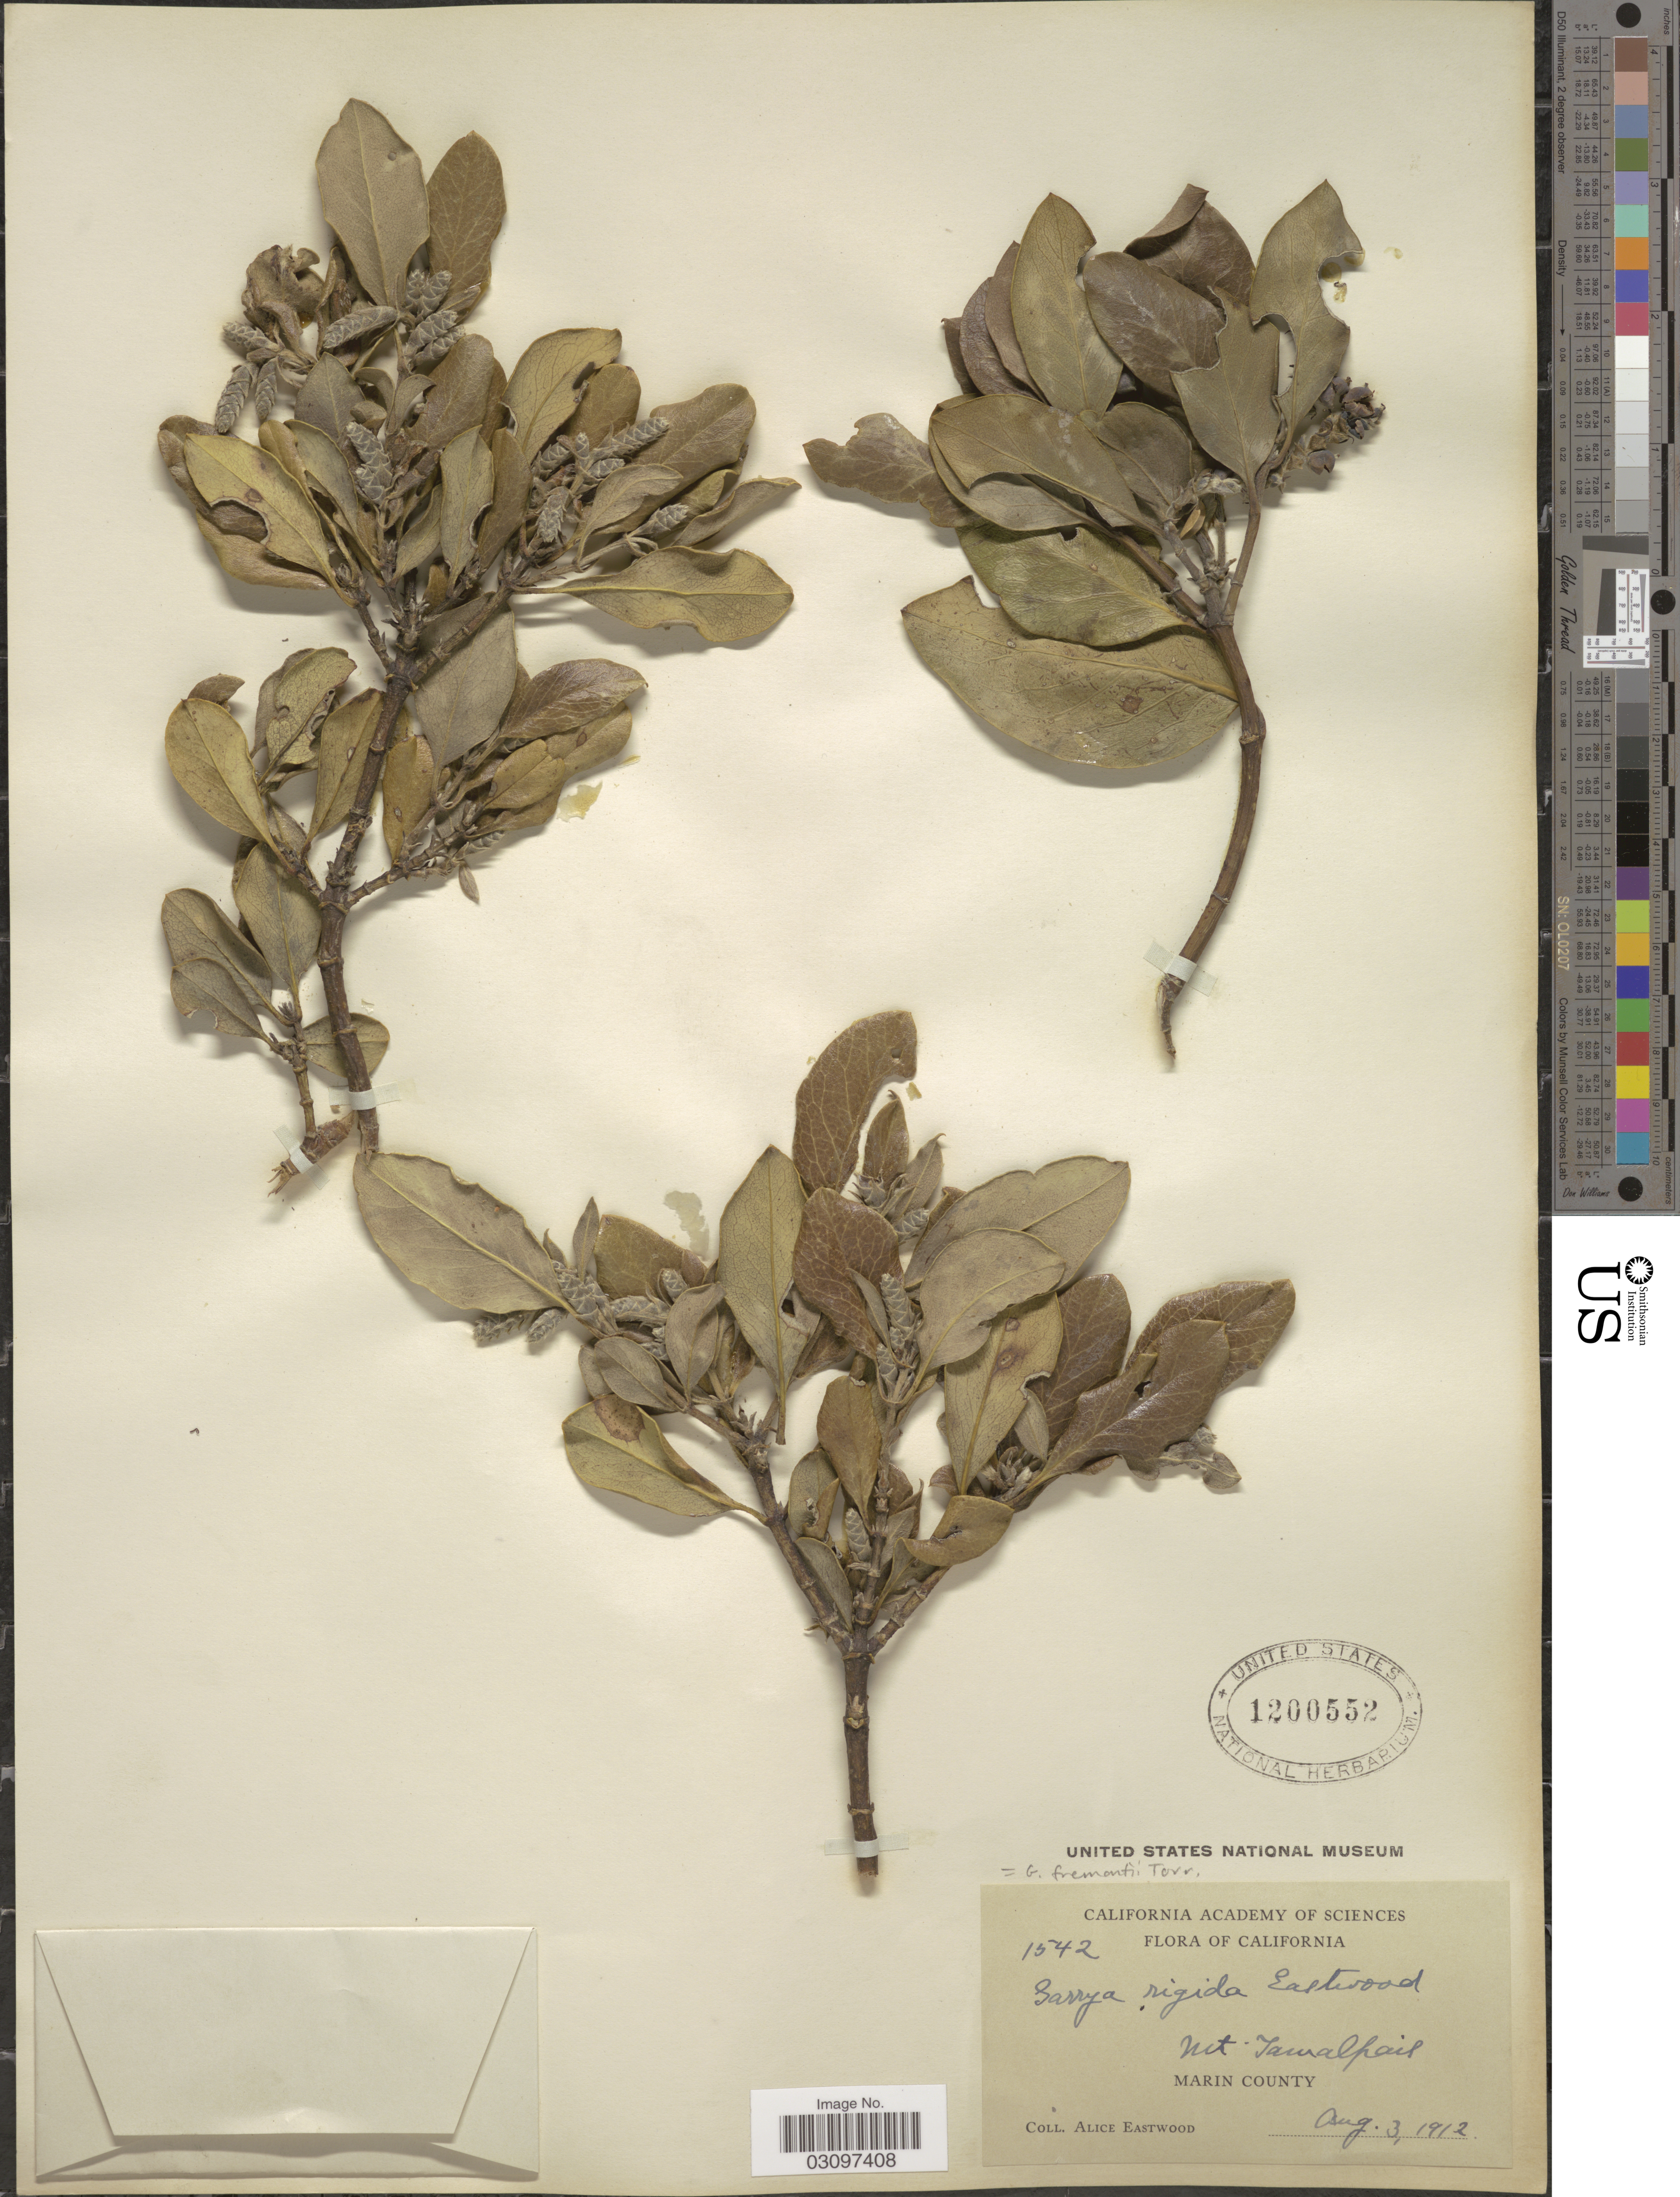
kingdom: Plantae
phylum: Tracheophyta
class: Magnoliopsida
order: Garryales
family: Garryaceae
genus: Garrya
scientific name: Garrya fremontii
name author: Torr.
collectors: A. Eastwood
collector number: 1542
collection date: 1912-08-03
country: United States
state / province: California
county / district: Marin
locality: Mt. Tamalpais. Marin County.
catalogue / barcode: US 1200552